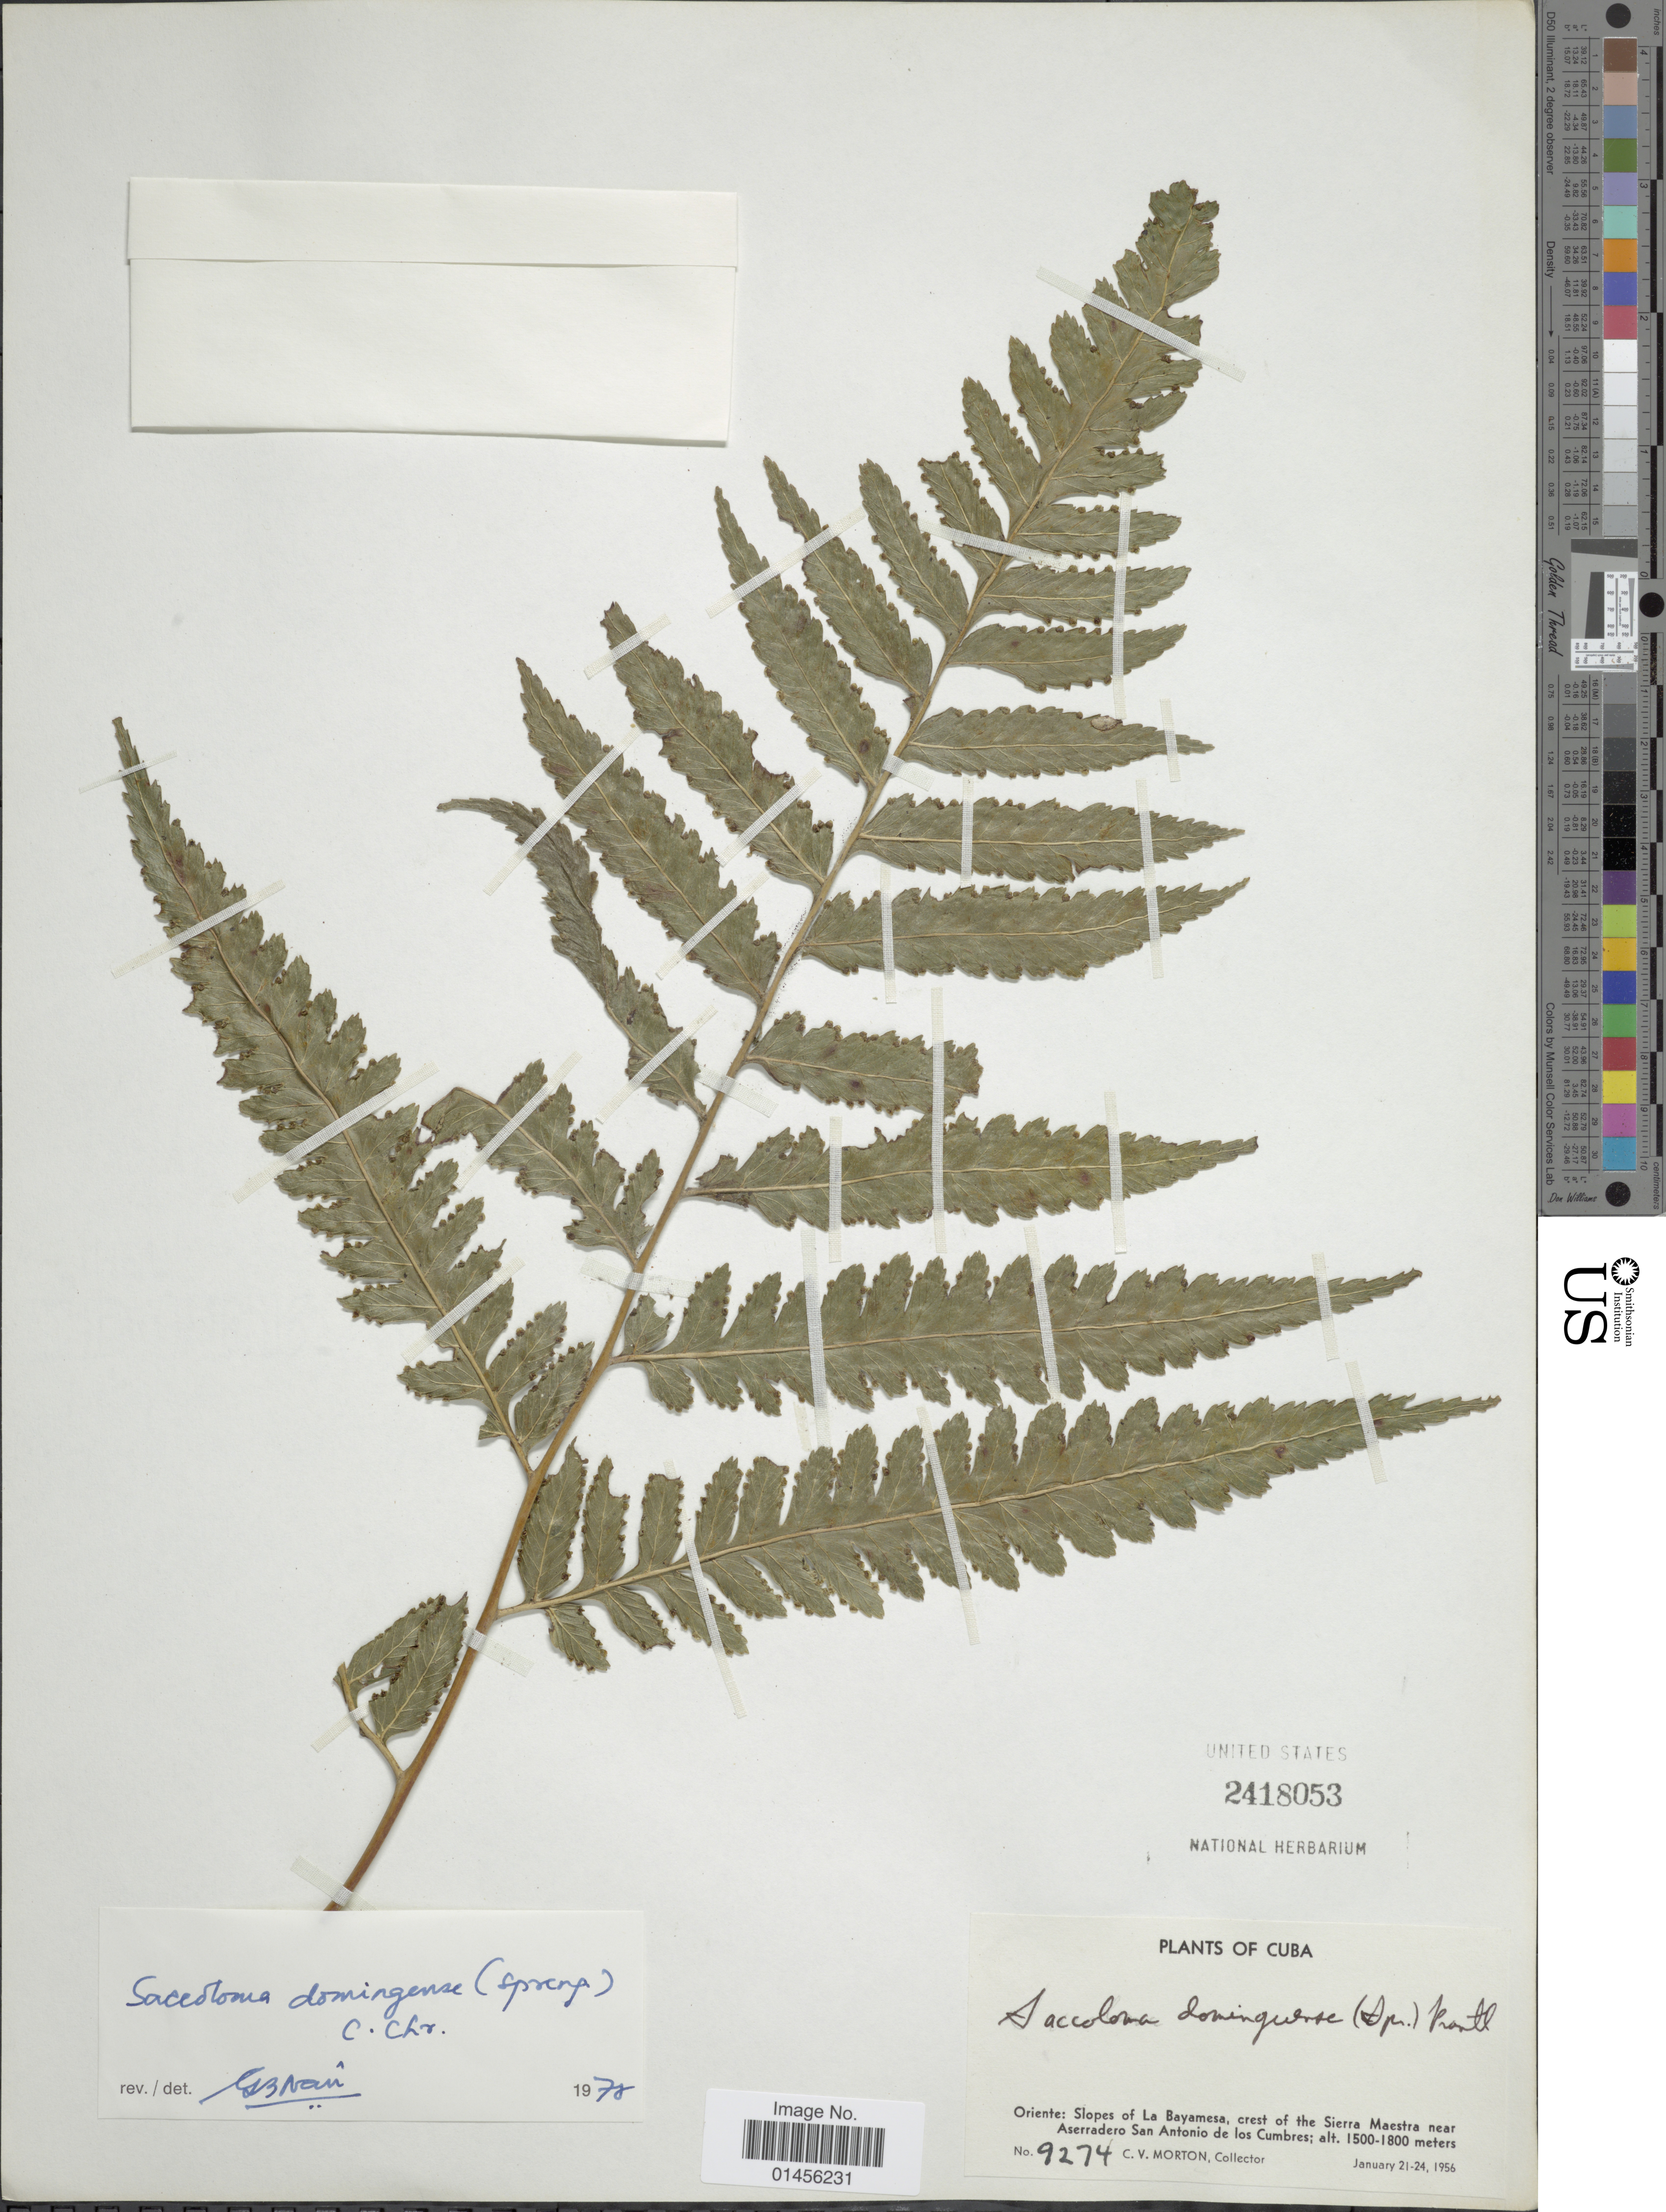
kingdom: Plantae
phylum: Tracheophyta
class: Polypodiopsida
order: Polypodiales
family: Saccolomataceae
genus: Saccoloma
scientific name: Saccoloma domingense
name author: (Spreng.) C. Chr.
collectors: C. V. Morton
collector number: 9274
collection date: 1956-01-21/1956-01-24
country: Cuba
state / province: Oriente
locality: Slopes of La Bayamesa, crest of the Sierra Maestra near Aserradero San Antonio de los Cumbres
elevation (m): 1500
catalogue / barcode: US 2418053